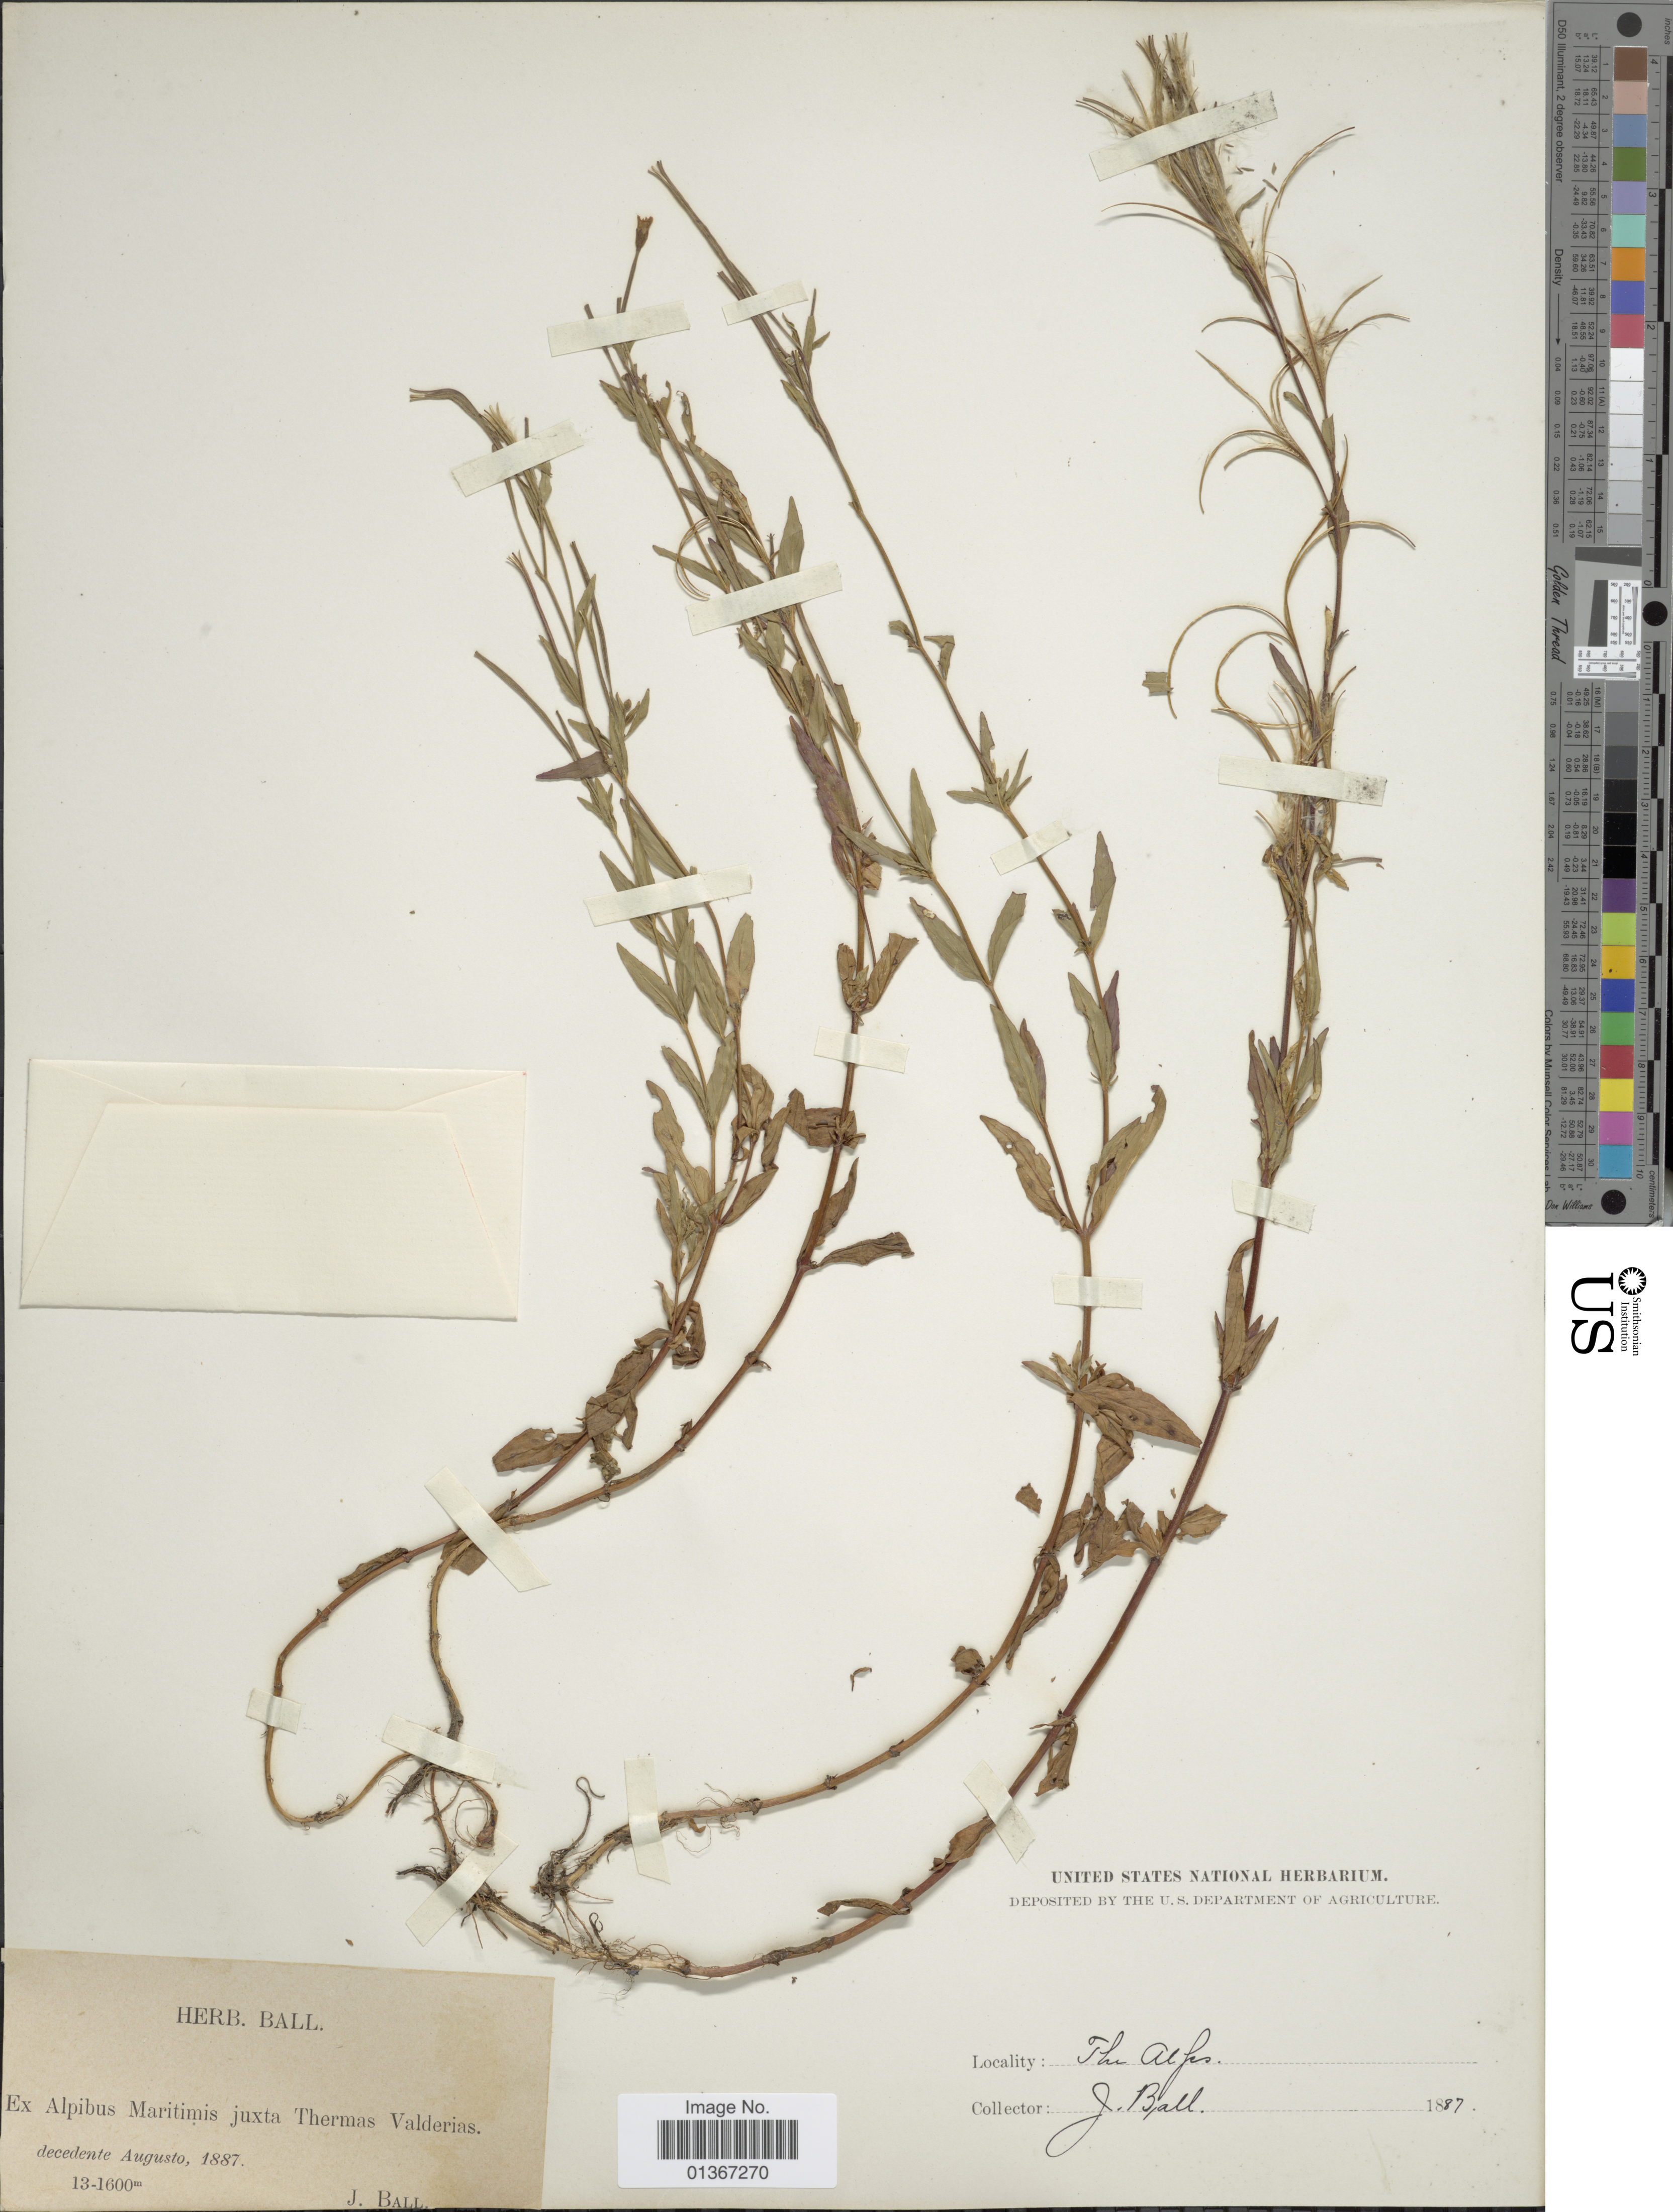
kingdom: Plantae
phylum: Tracheophyta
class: Magnoliopsida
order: Myrtales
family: Onagraceae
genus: Epilobium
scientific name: Epilobium sp.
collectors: J. Ball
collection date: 1887-08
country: France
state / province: Provence-Alpes-Côte d'Azur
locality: Ex Alpibus Maritimis juxta Thermas Valderias.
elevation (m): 1300